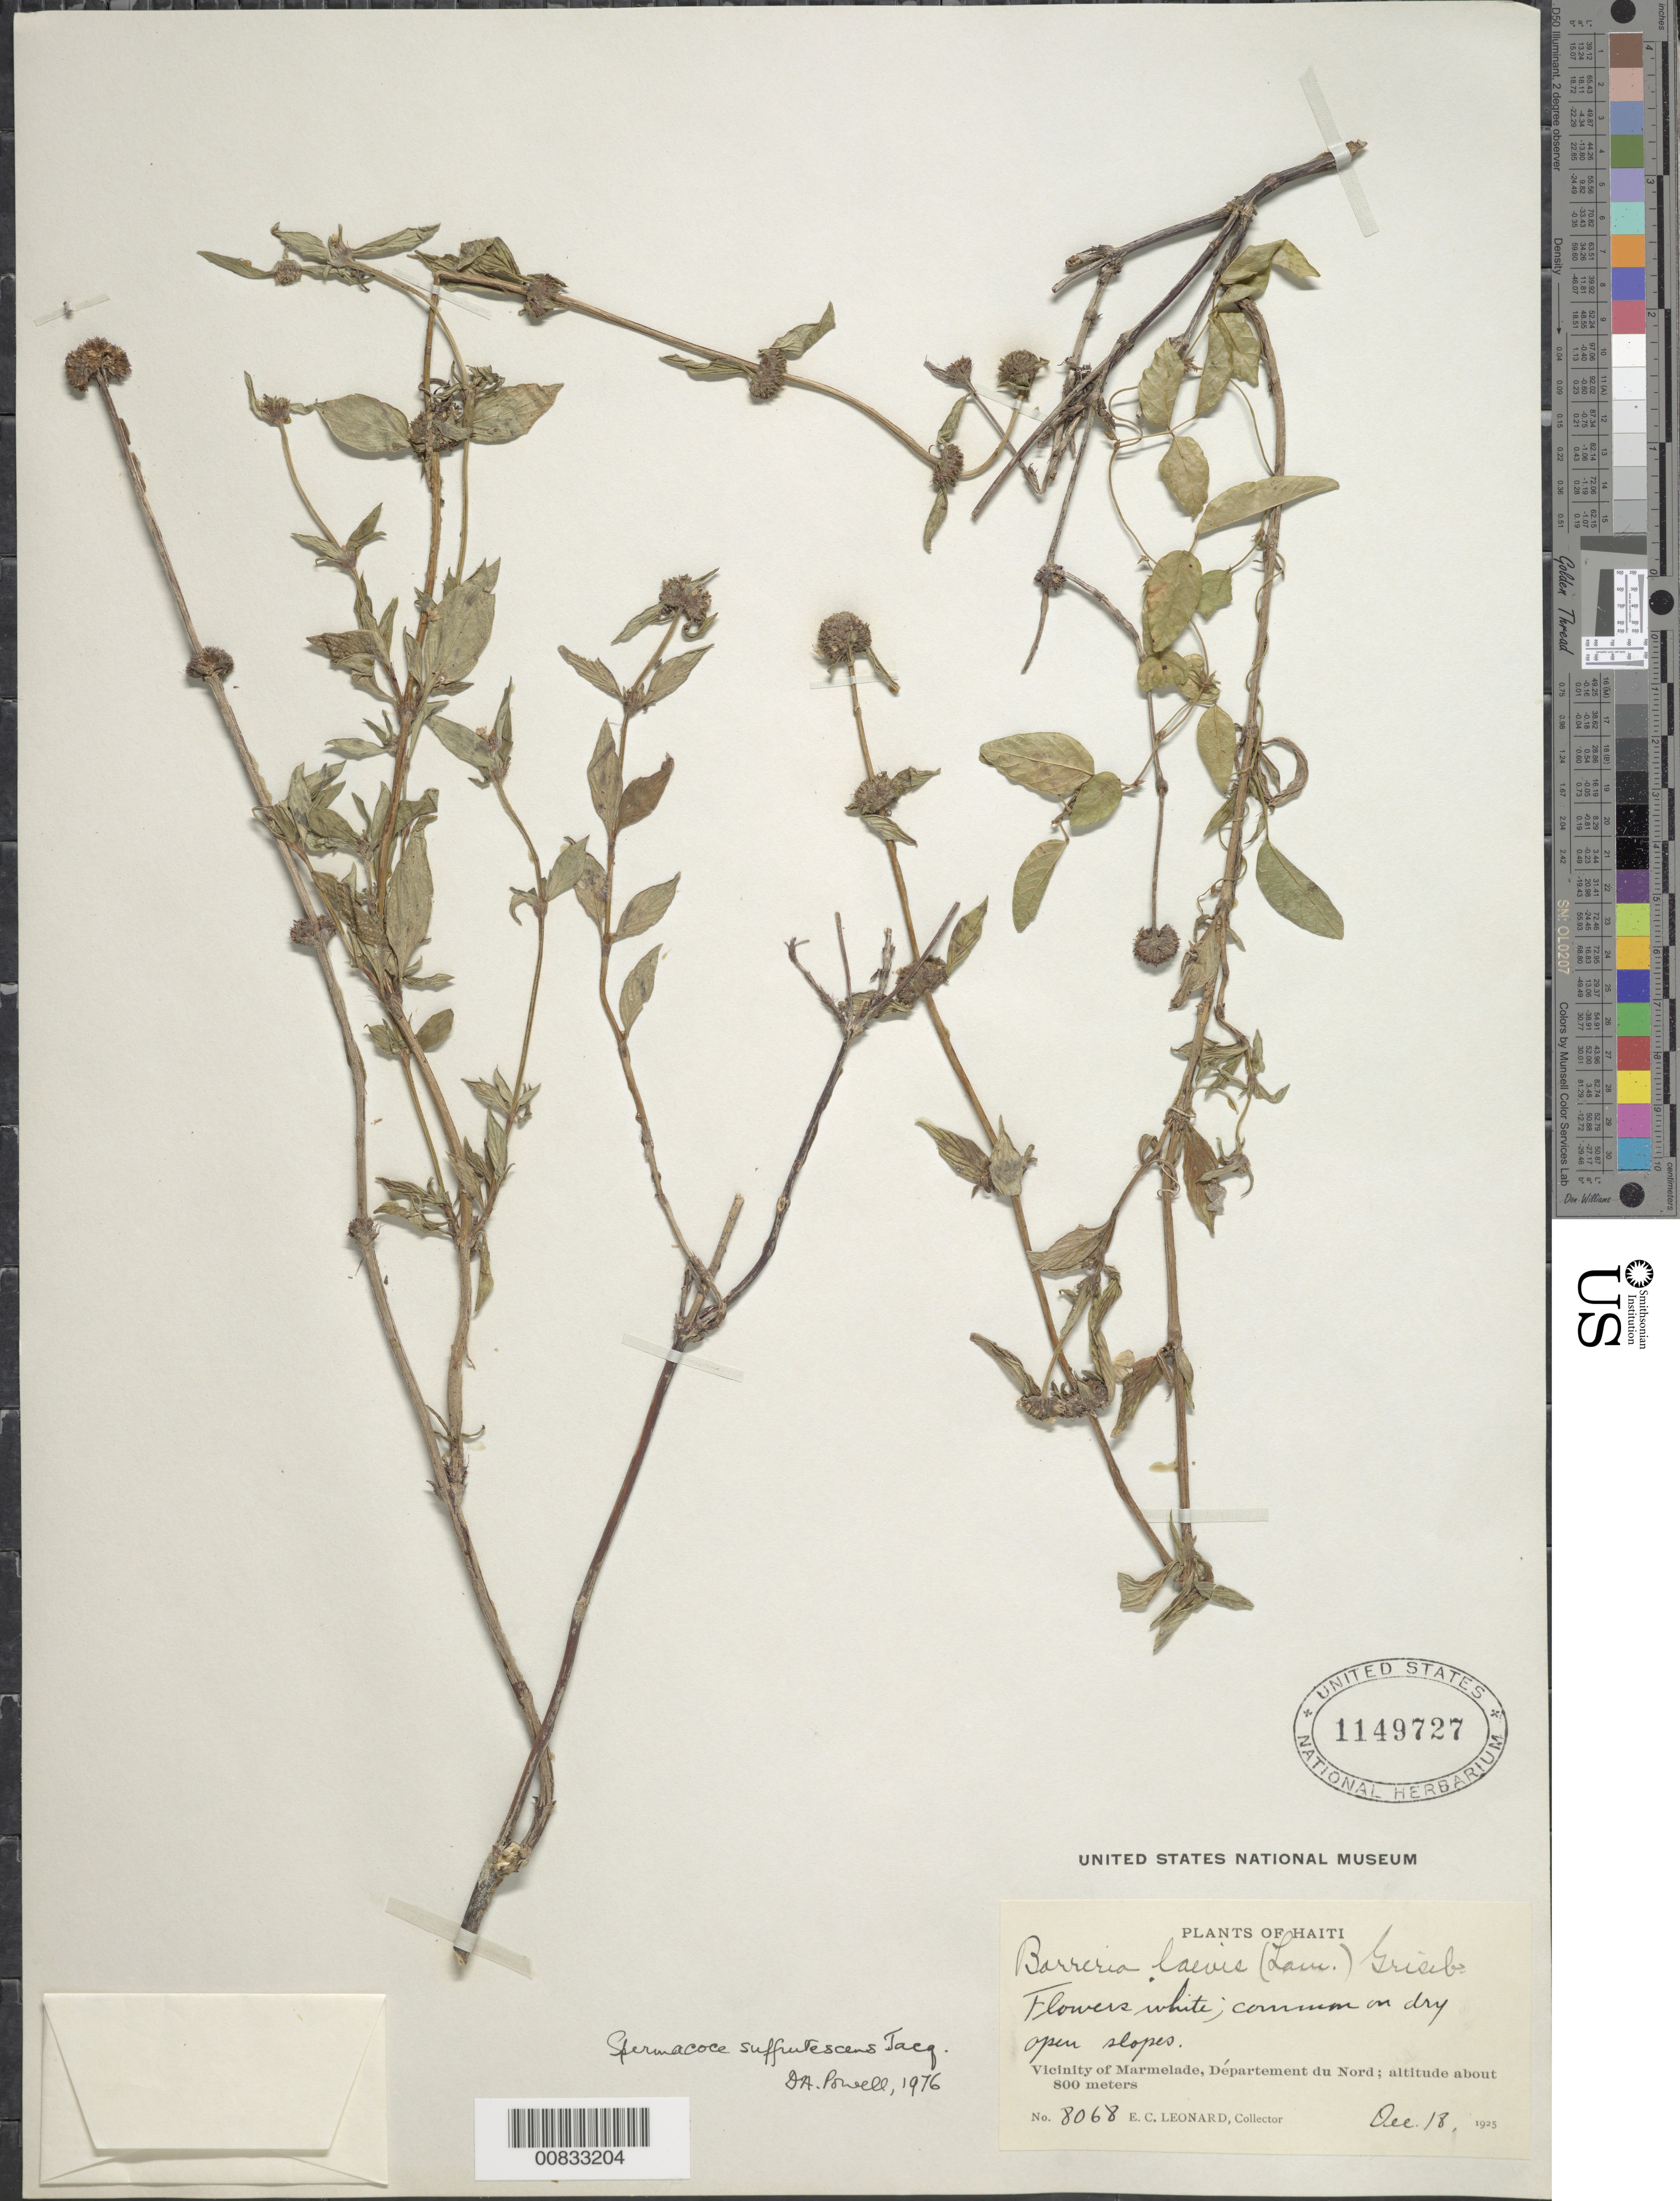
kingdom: Plantae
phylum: Tracheophyta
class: Magnoliopsida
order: Gentianales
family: Rubiaceae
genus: Spermacoce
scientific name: Spermacoce remota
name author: Lam.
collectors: E. C. Leonard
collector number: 8068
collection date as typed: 18 Dec 1925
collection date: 1925-12-18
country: Haiti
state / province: Nord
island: Hispaniola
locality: Vicinity of Marmelade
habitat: Dry open slopes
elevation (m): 800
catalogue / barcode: US 1149727